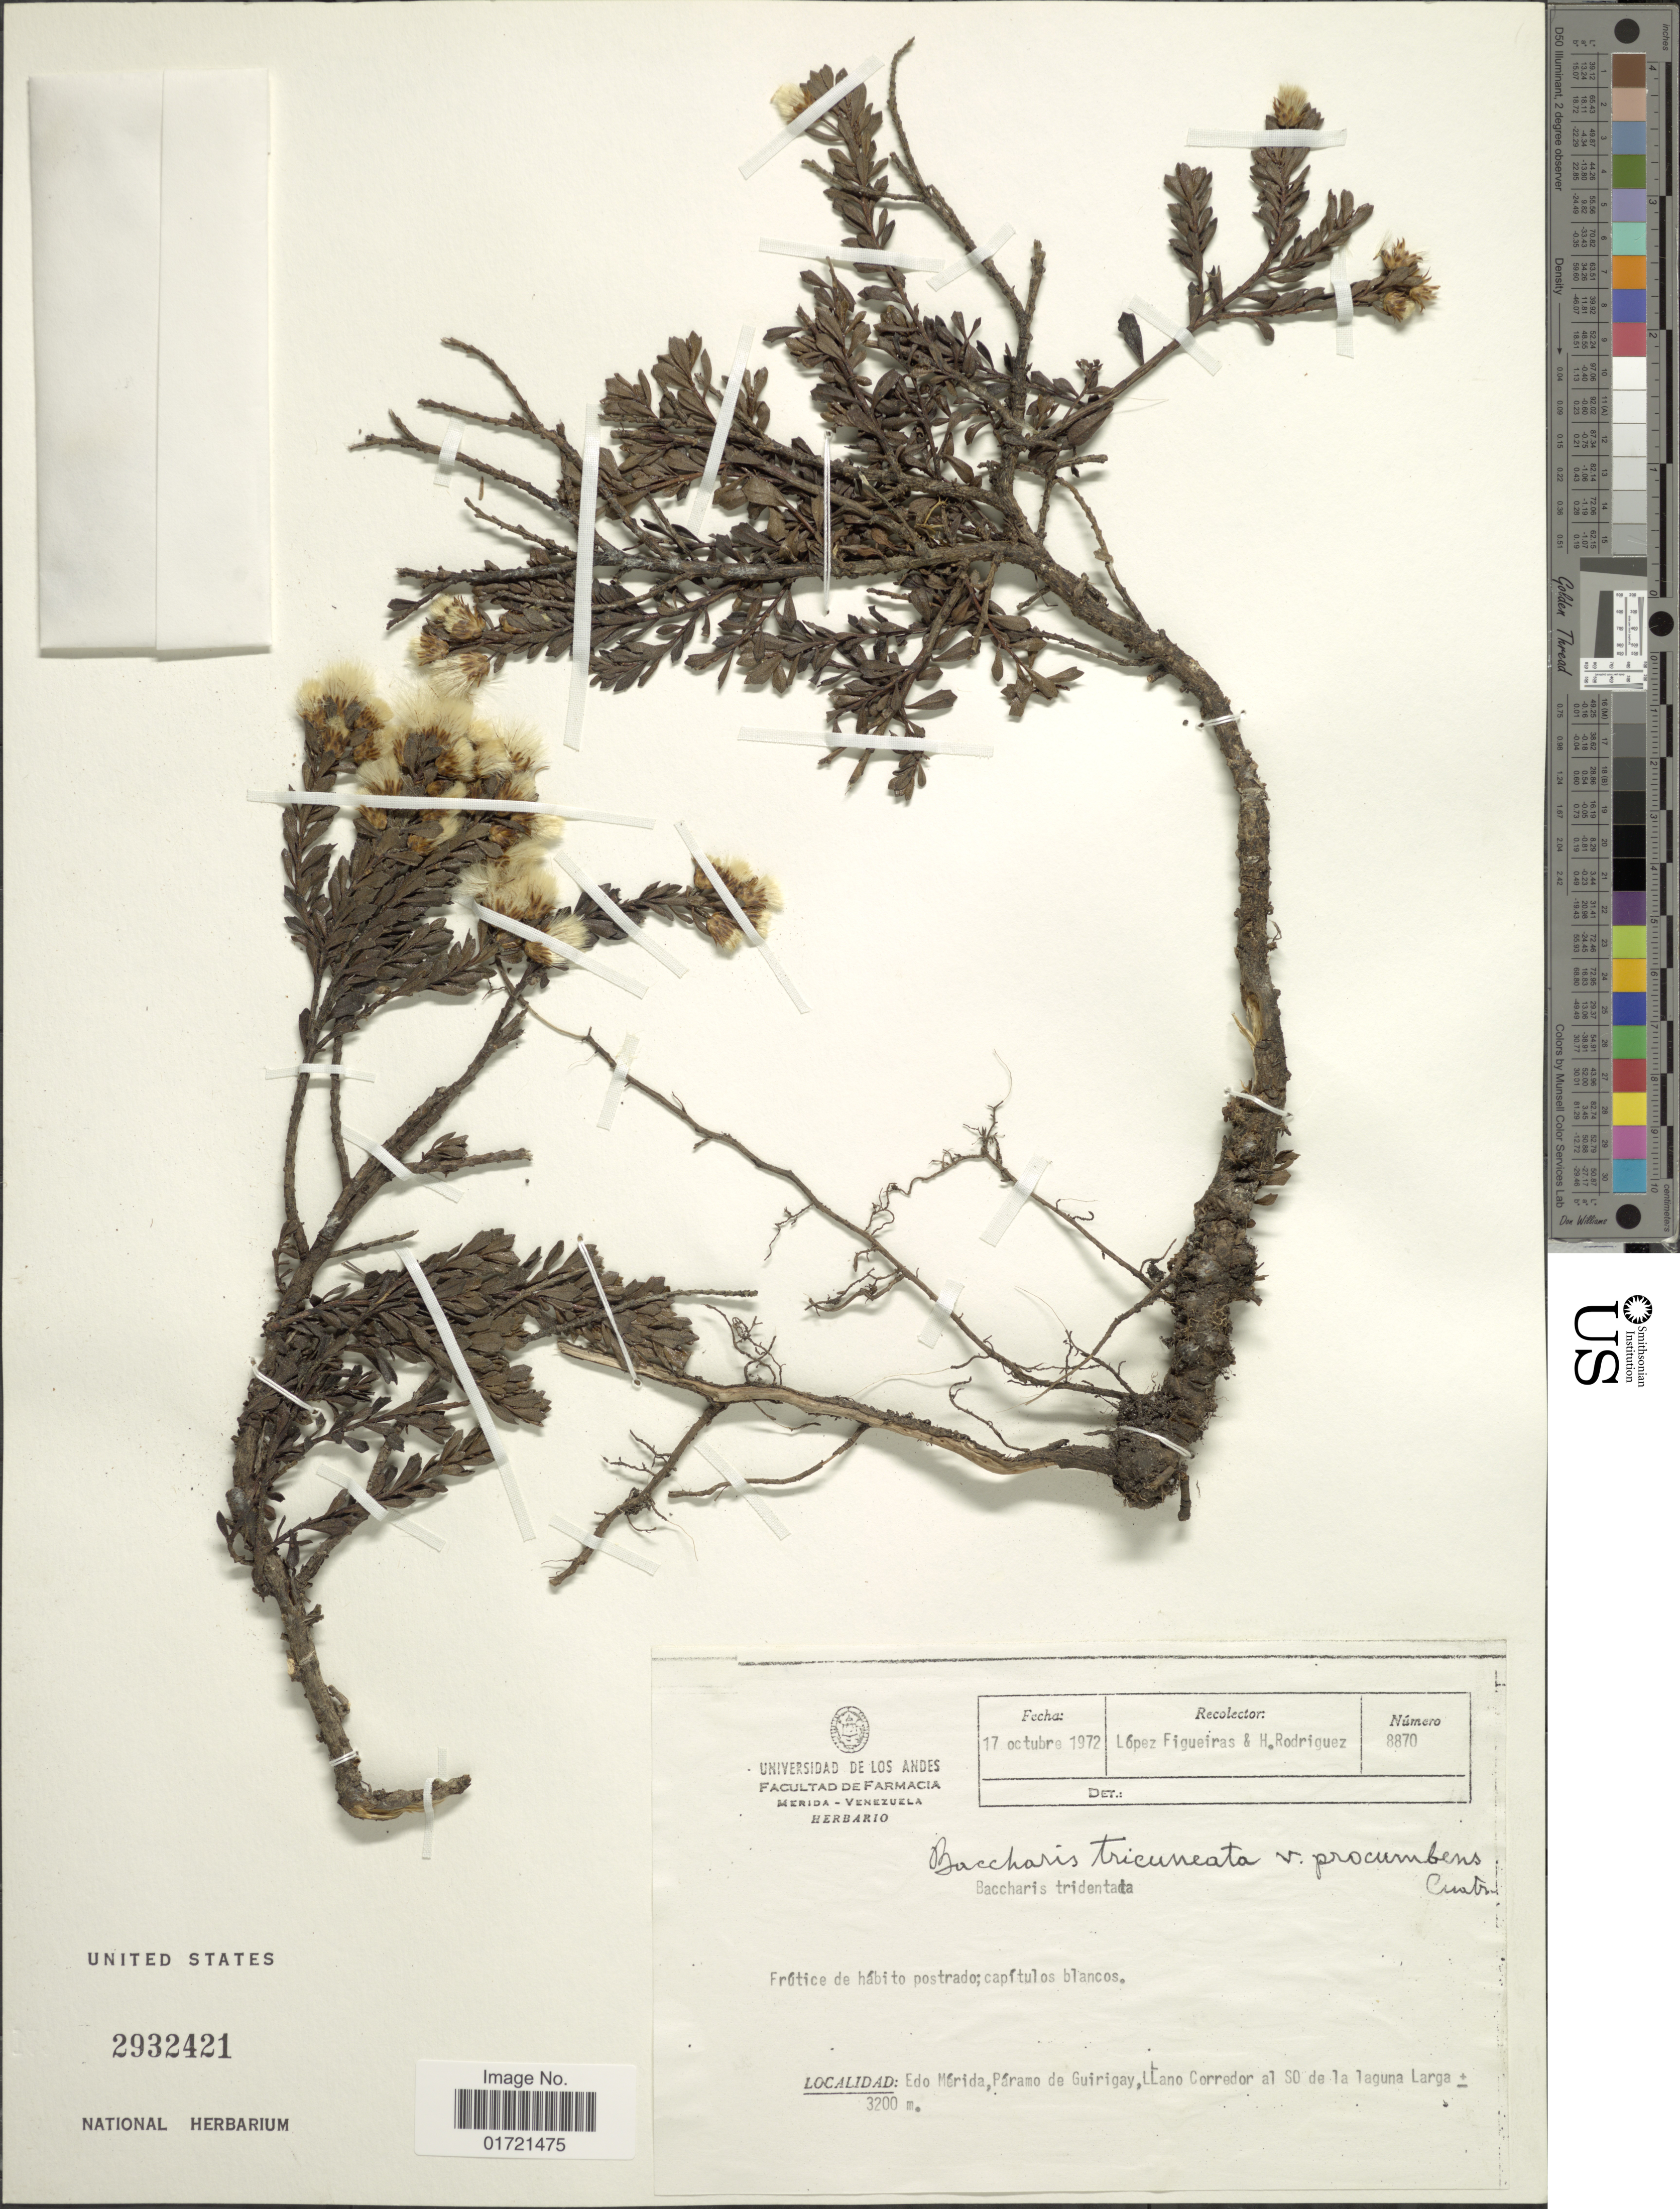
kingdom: Plantae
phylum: Tracheophyta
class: Magnoliopsida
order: Asterales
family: Asteraceae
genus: Baccharis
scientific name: Baccharis tricuneata f. procumbens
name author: Cuatrec.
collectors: M. López Figueiras & H. Rodriguez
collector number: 8870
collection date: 1972-10-17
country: Venezuela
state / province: Mérida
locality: Paramo de Guirigay, Llano Corredor al SO de la laguna Larga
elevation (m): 3200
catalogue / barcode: US 2932421